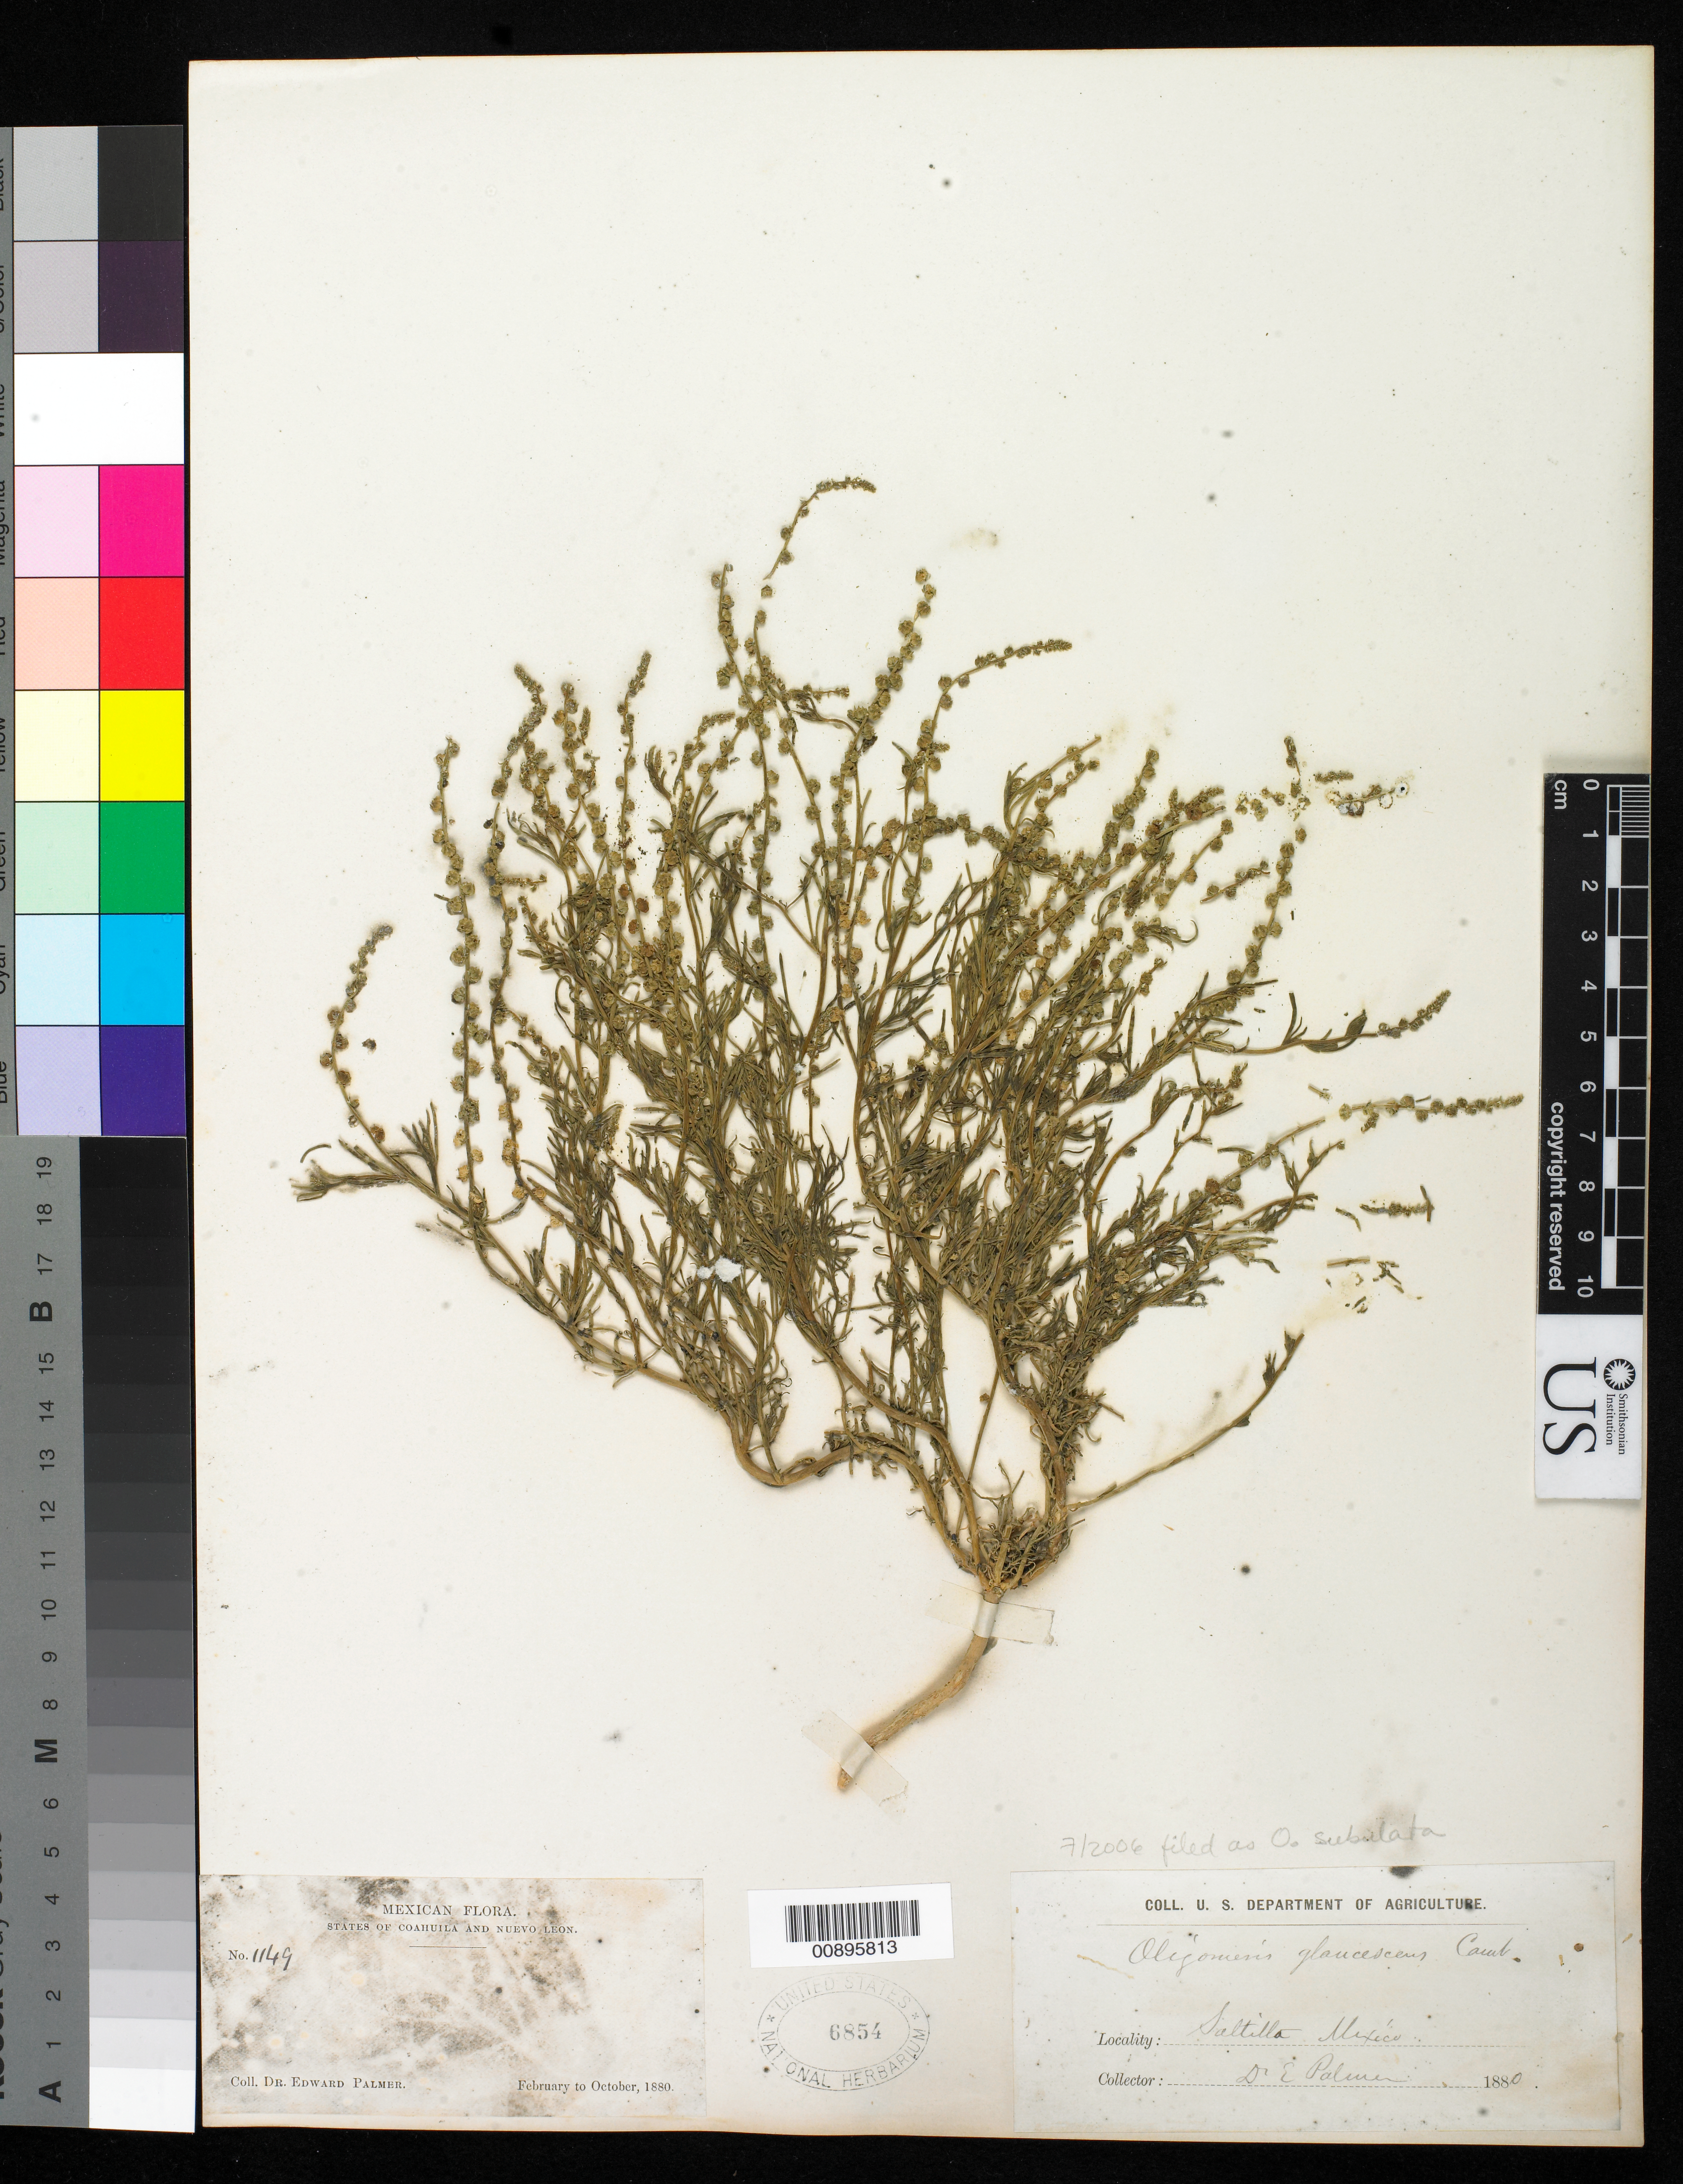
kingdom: Plantae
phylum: Tracheophyta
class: Magnoliopsida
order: Brassicales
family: Resedaceae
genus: Oligomeris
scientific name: Oligomeris subulata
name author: Webb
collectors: E. Palmer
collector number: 1149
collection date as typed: Feb 1880 to -- Oct 1880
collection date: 1880-02/1880-10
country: Mexico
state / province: Coahuila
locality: Saltillo, Coahuila.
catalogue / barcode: US 6854